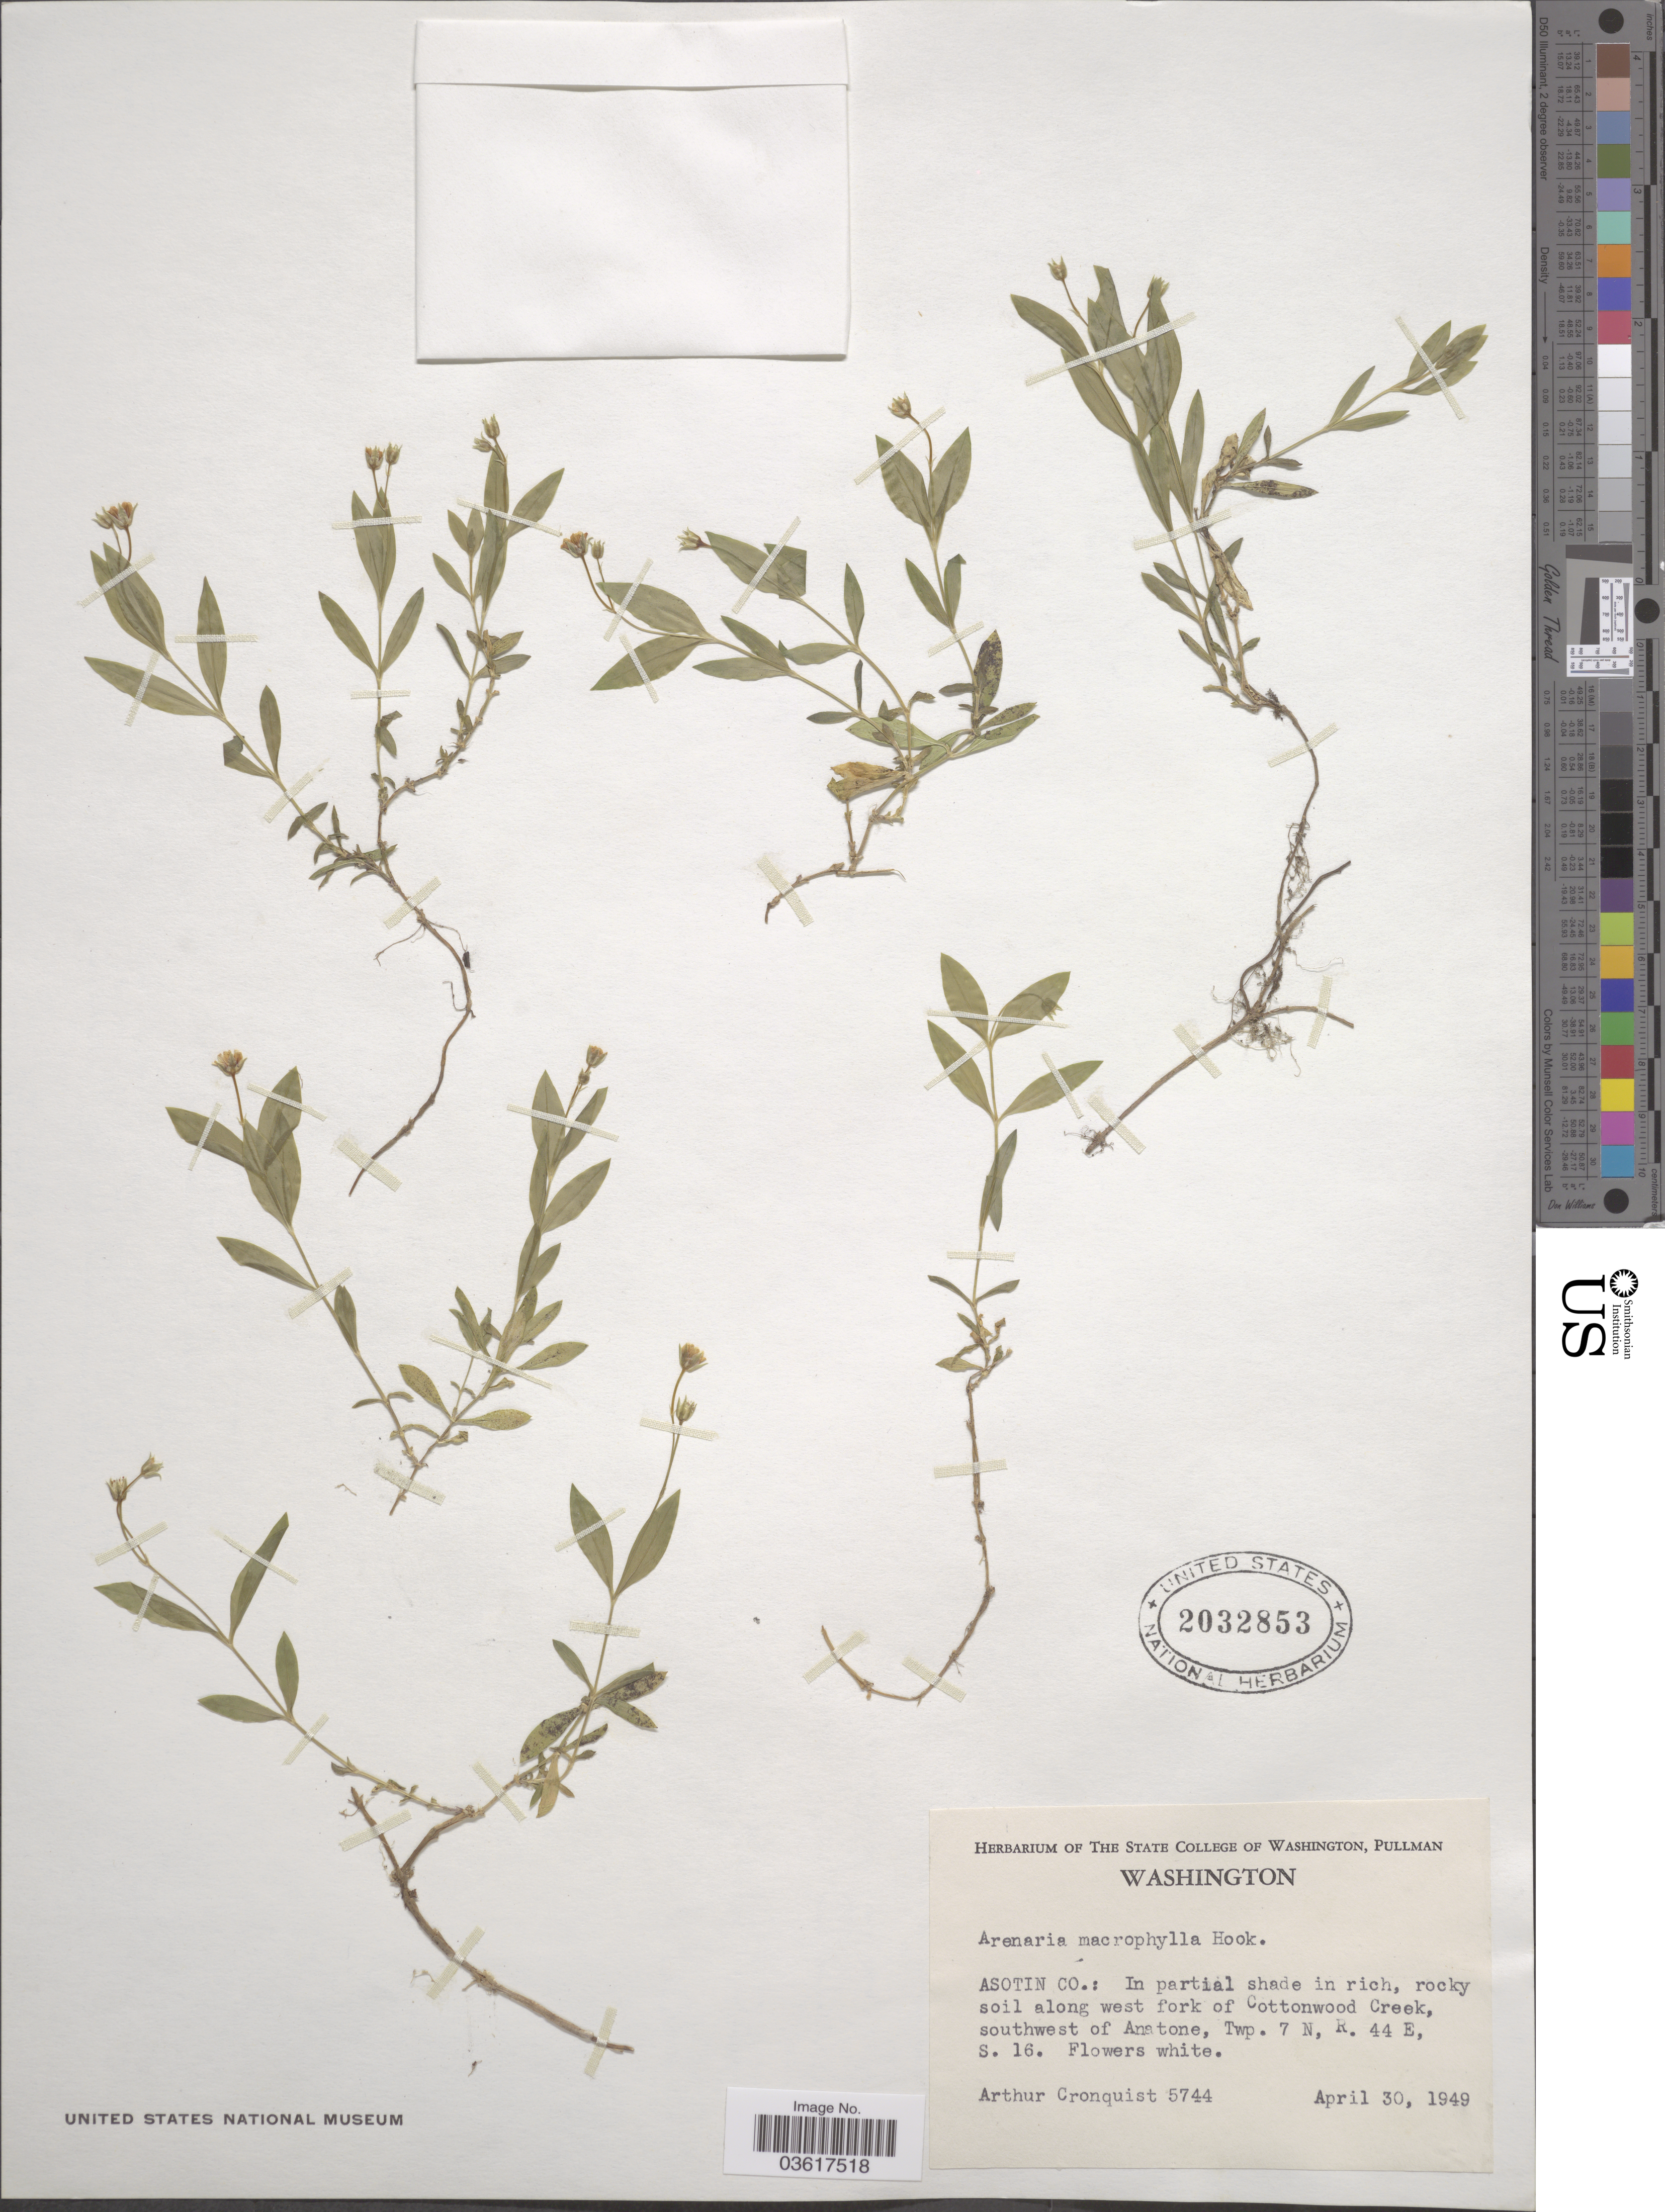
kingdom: Plantae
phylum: Tracheophyta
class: Magnoliopsida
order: Caryophyllales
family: Caryophyllaceae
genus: Moehringia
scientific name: Moehringia macrophylla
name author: (Hook.) Fenzl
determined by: Strong, Mark T., (BOT), Smithsonian Institution - National Museum of Natural History (UNITED STATES)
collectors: A. J. Cronquist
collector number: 5744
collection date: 1949-04-30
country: United States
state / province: Washington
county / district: Asotin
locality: Asotin Co.: In partial shade in rich, rocky soil along west fork of Cottonwood Creek, southwest of Anatone, Twp. 7 N, R. 44 E, S. 16.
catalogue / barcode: US 2032853